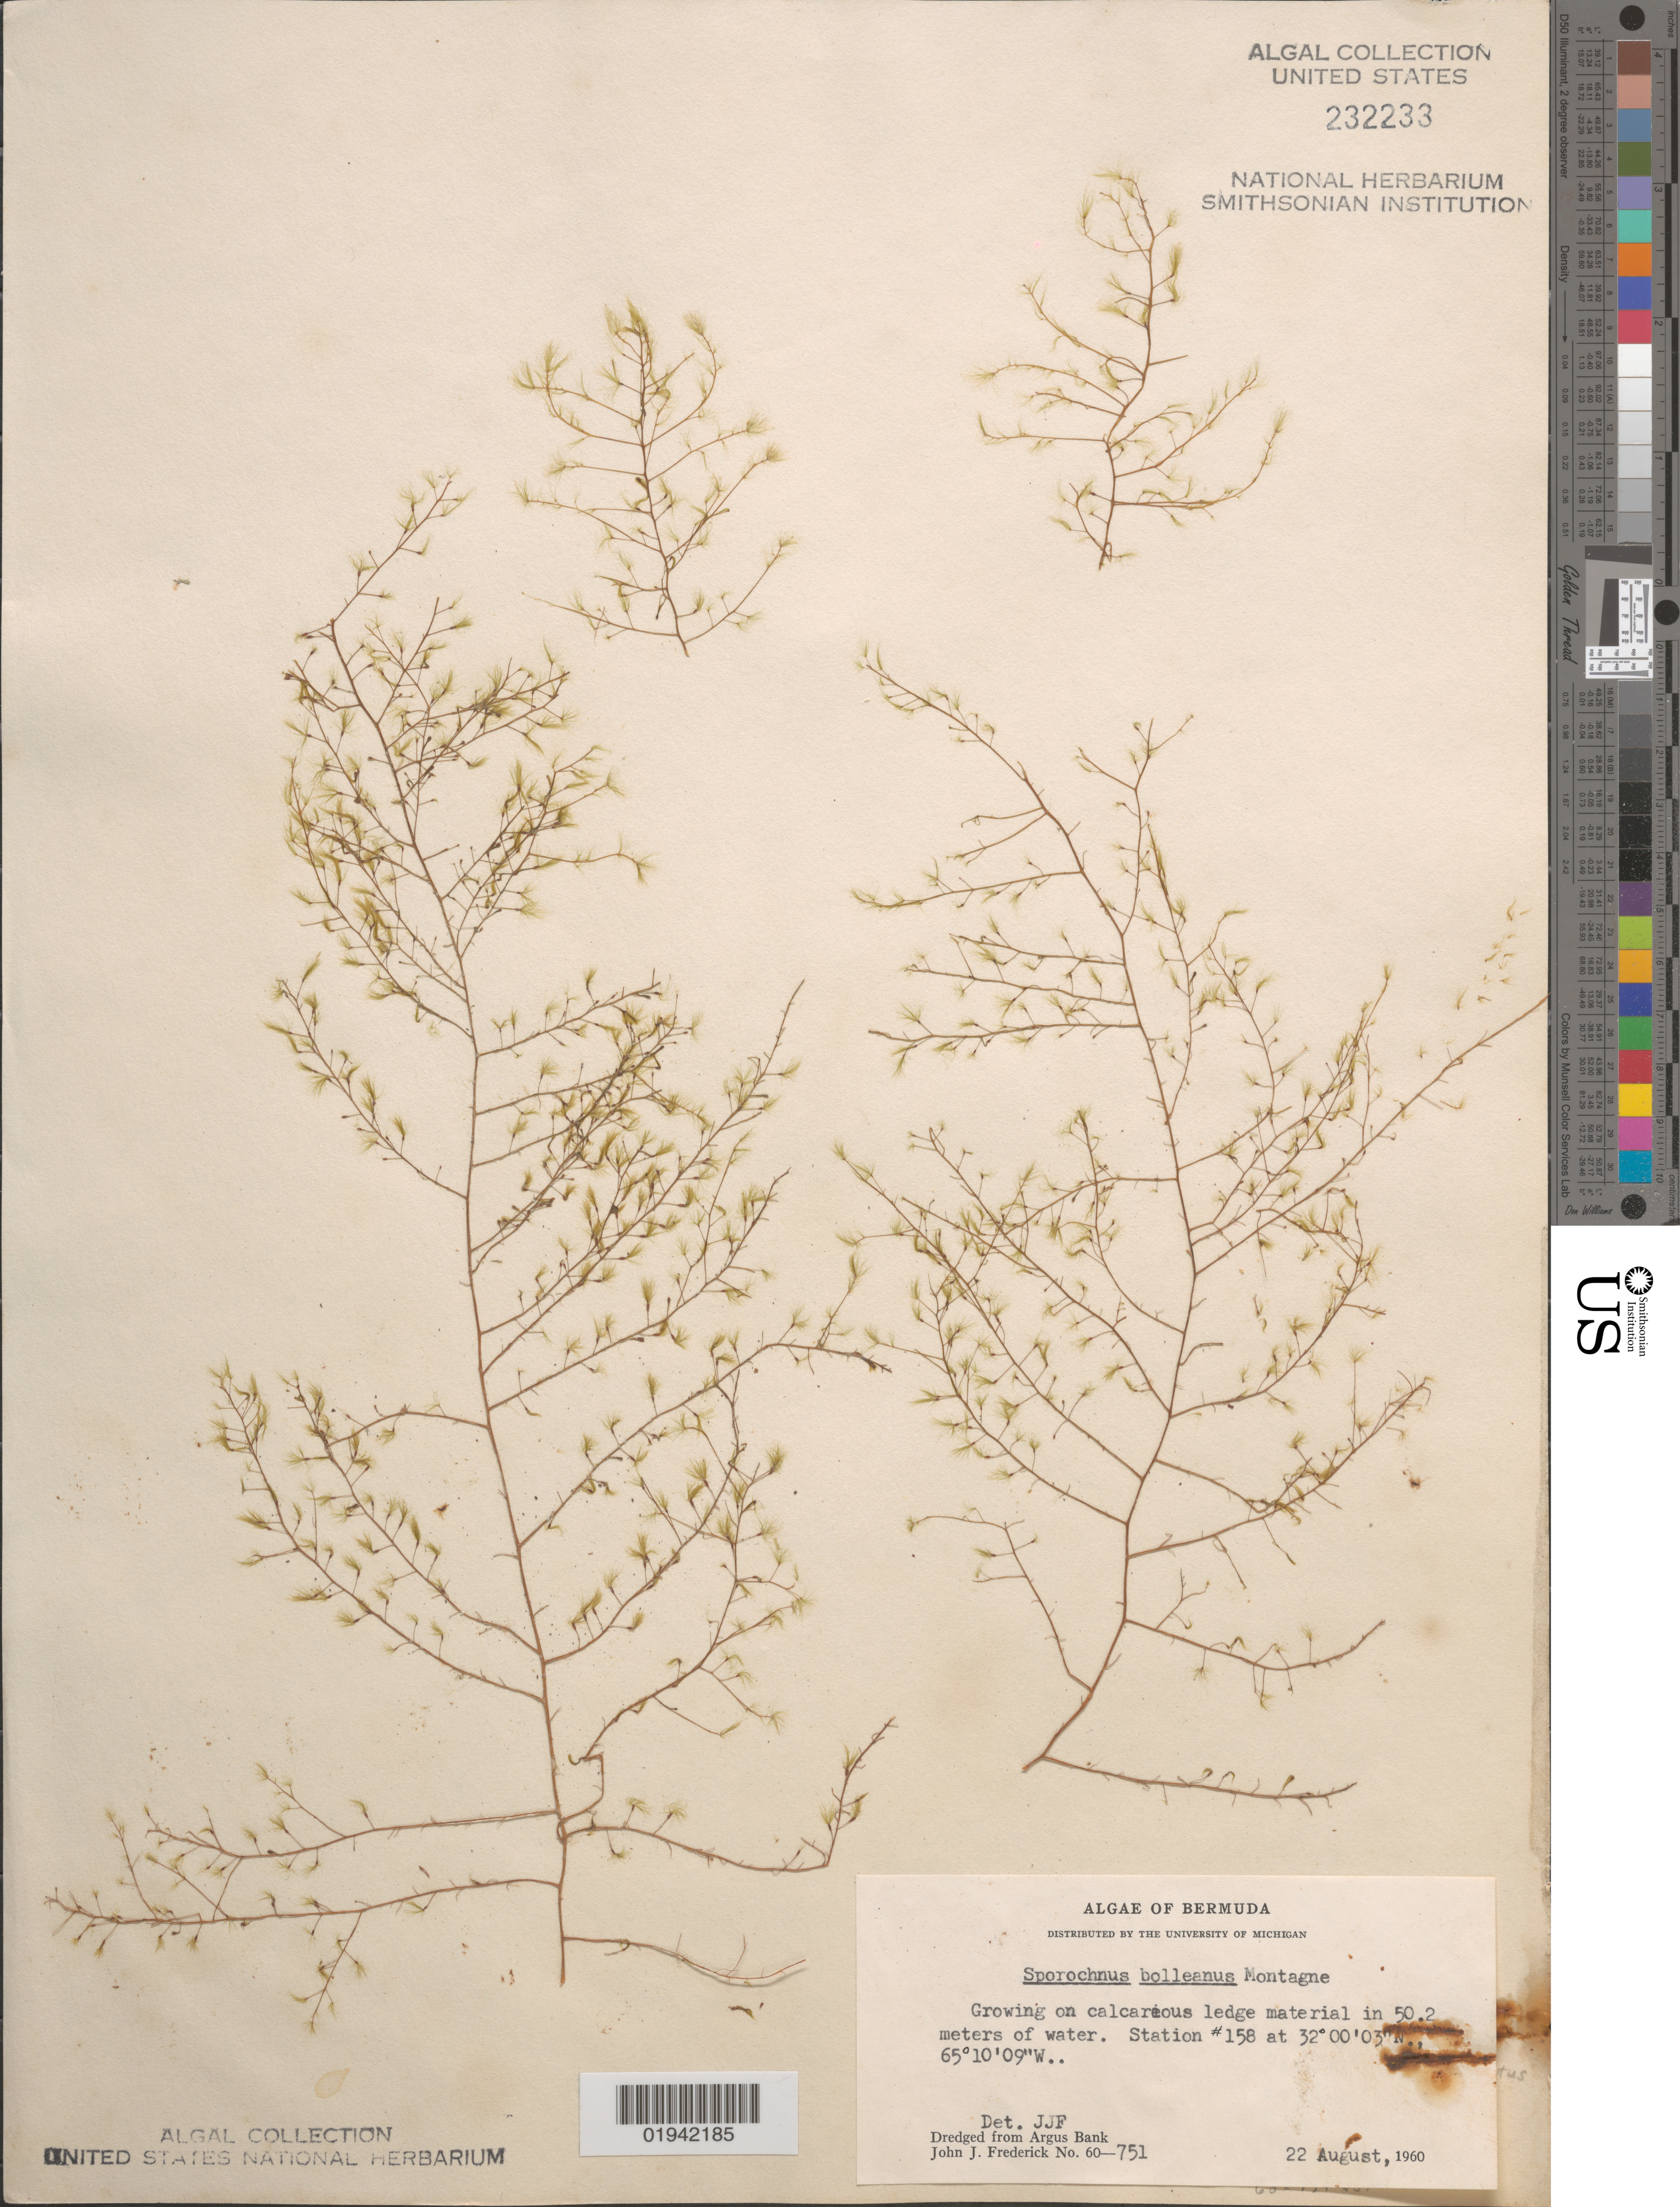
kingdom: Chromista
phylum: Ochrophyta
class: Phaeophyceae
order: Sporochnales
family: Sporochnaceae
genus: Sporochnus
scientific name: Sporochnus bolleanus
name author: Mont.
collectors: J. Frederick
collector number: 60-751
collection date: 1960-08-22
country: Bermuda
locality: Station #158. Dredged from Argus Bank.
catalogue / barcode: US 232233